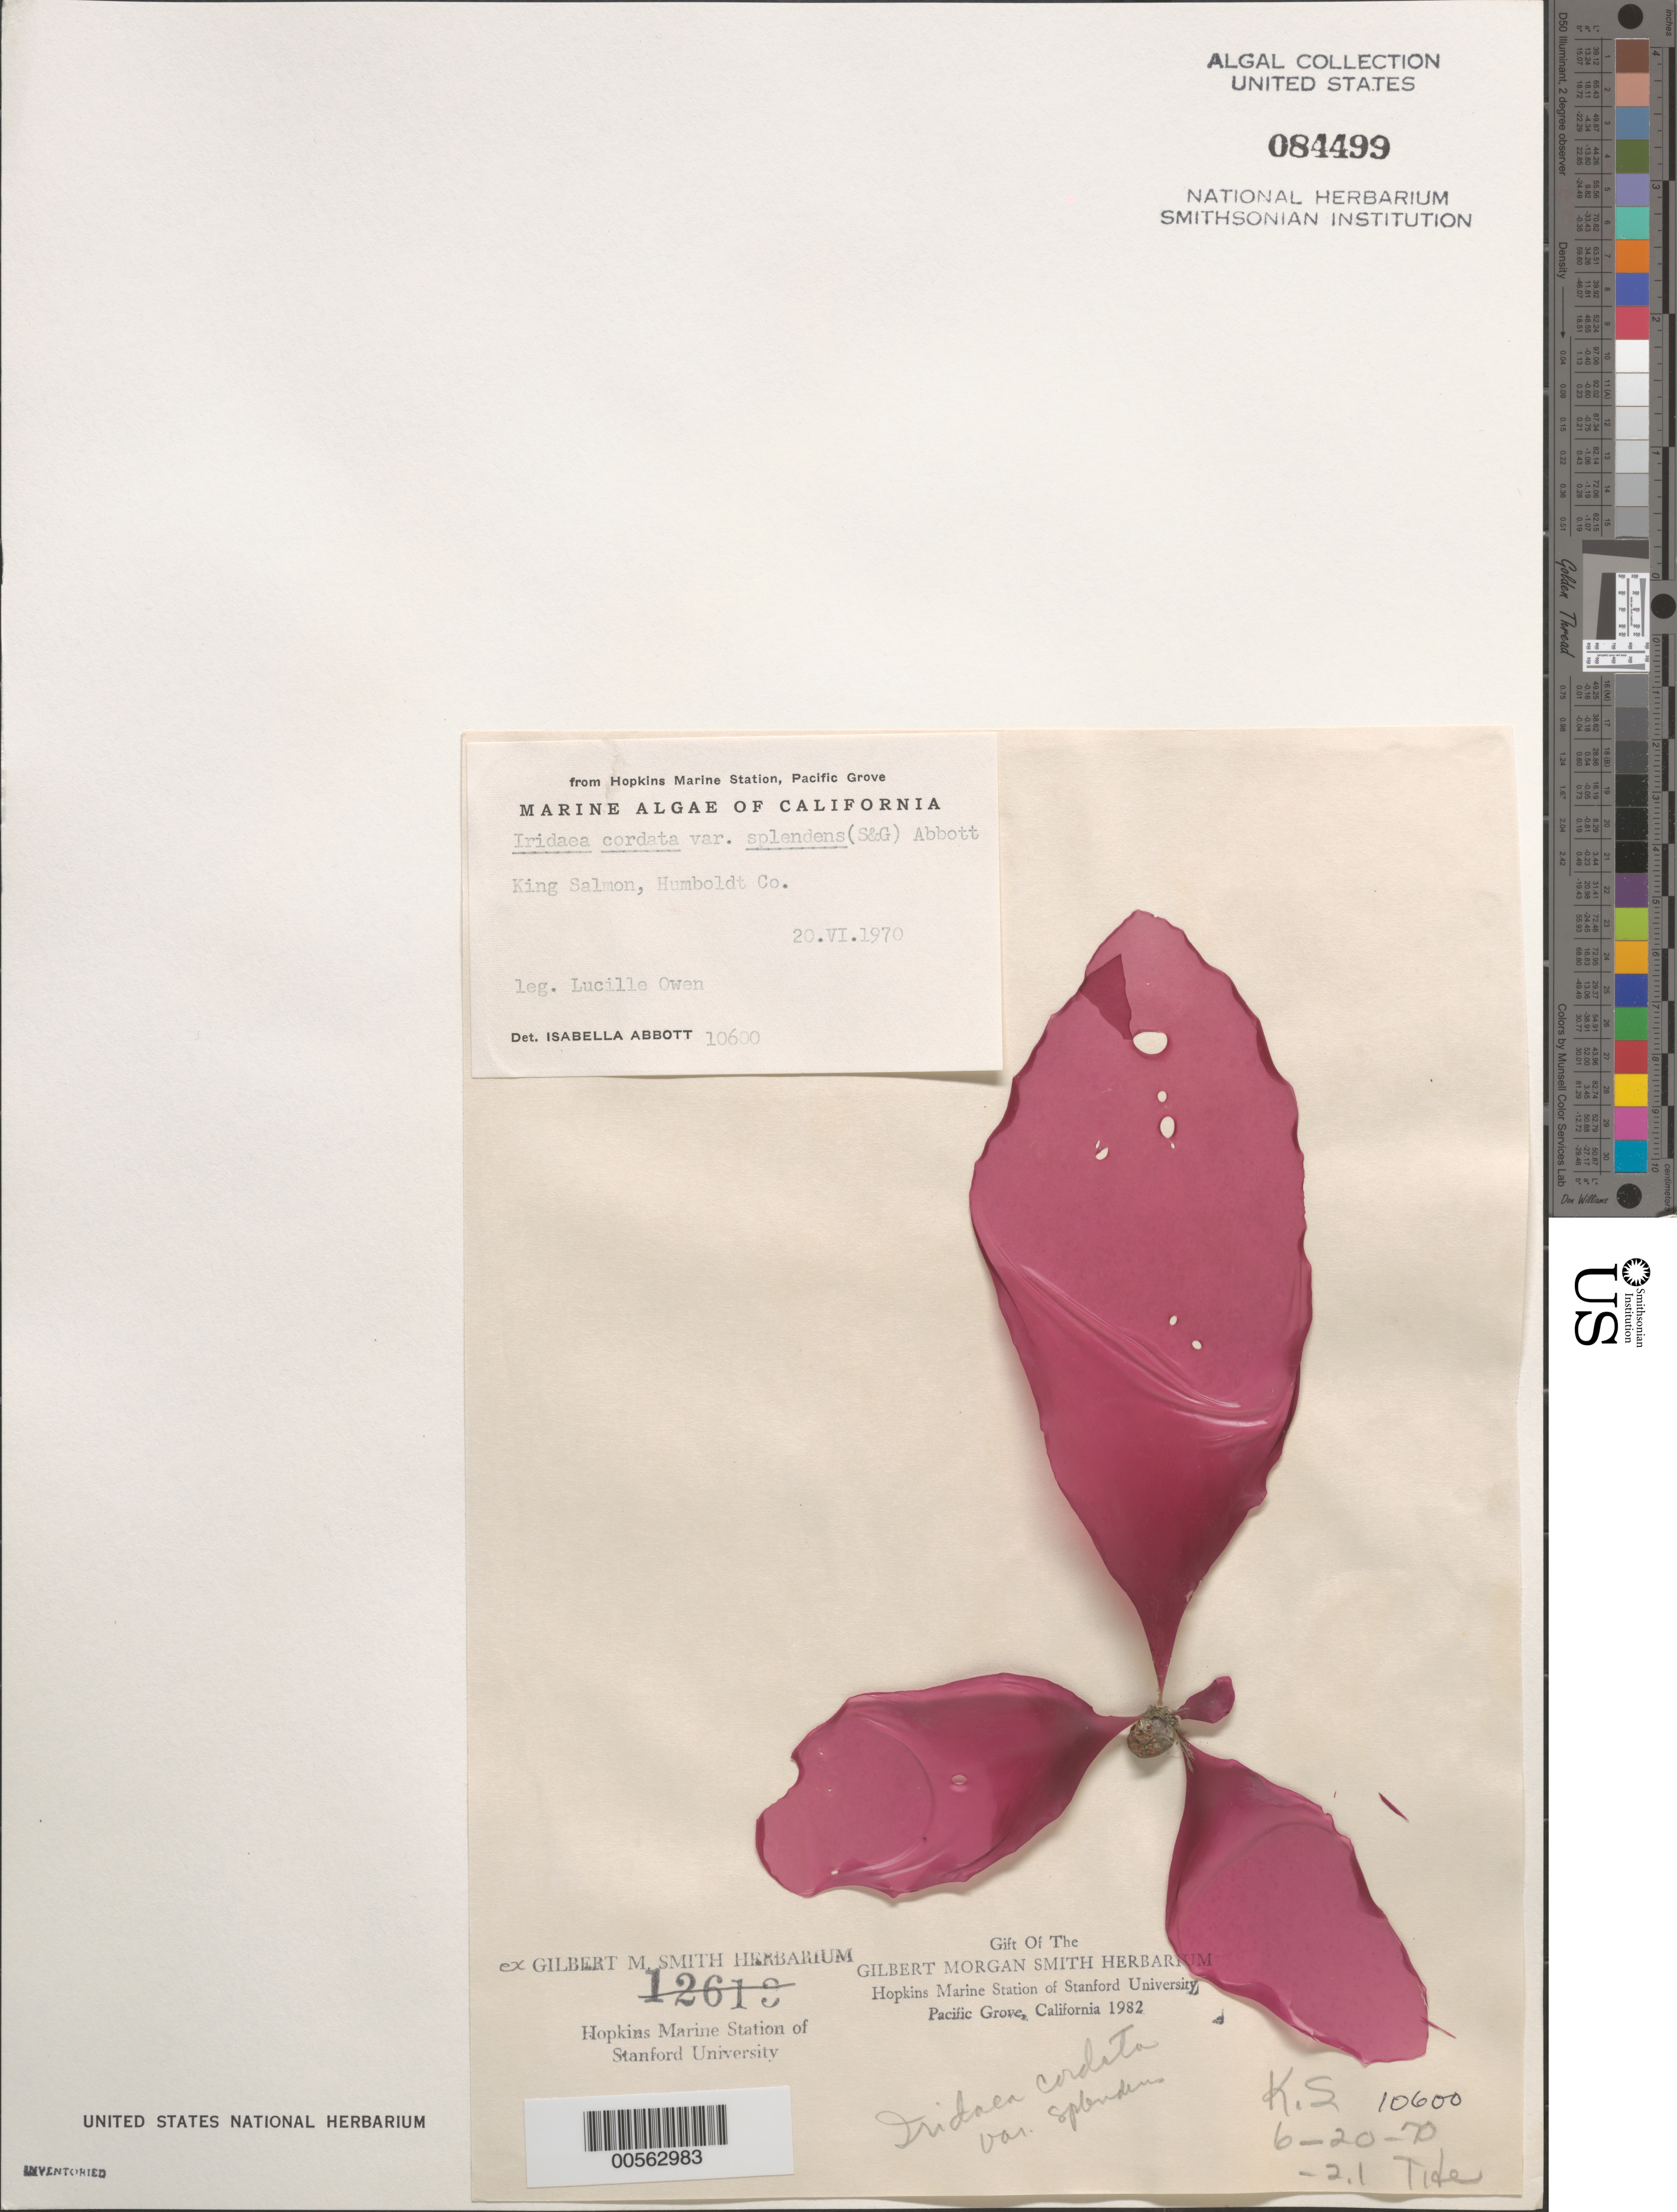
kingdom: Plantae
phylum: Rhodophyta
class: Florideophyceae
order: Gigartinales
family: Gigartinaceae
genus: Iridaea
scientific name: Iridaea cordata var. splendens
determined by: Abbott, Isabella A.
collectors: L. Owen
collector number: IAA 10600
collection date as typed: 20 Jun 1970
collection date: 1970-06-20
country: United States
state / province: California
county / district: Humboldt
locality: King Salmon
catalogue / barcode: US 84499